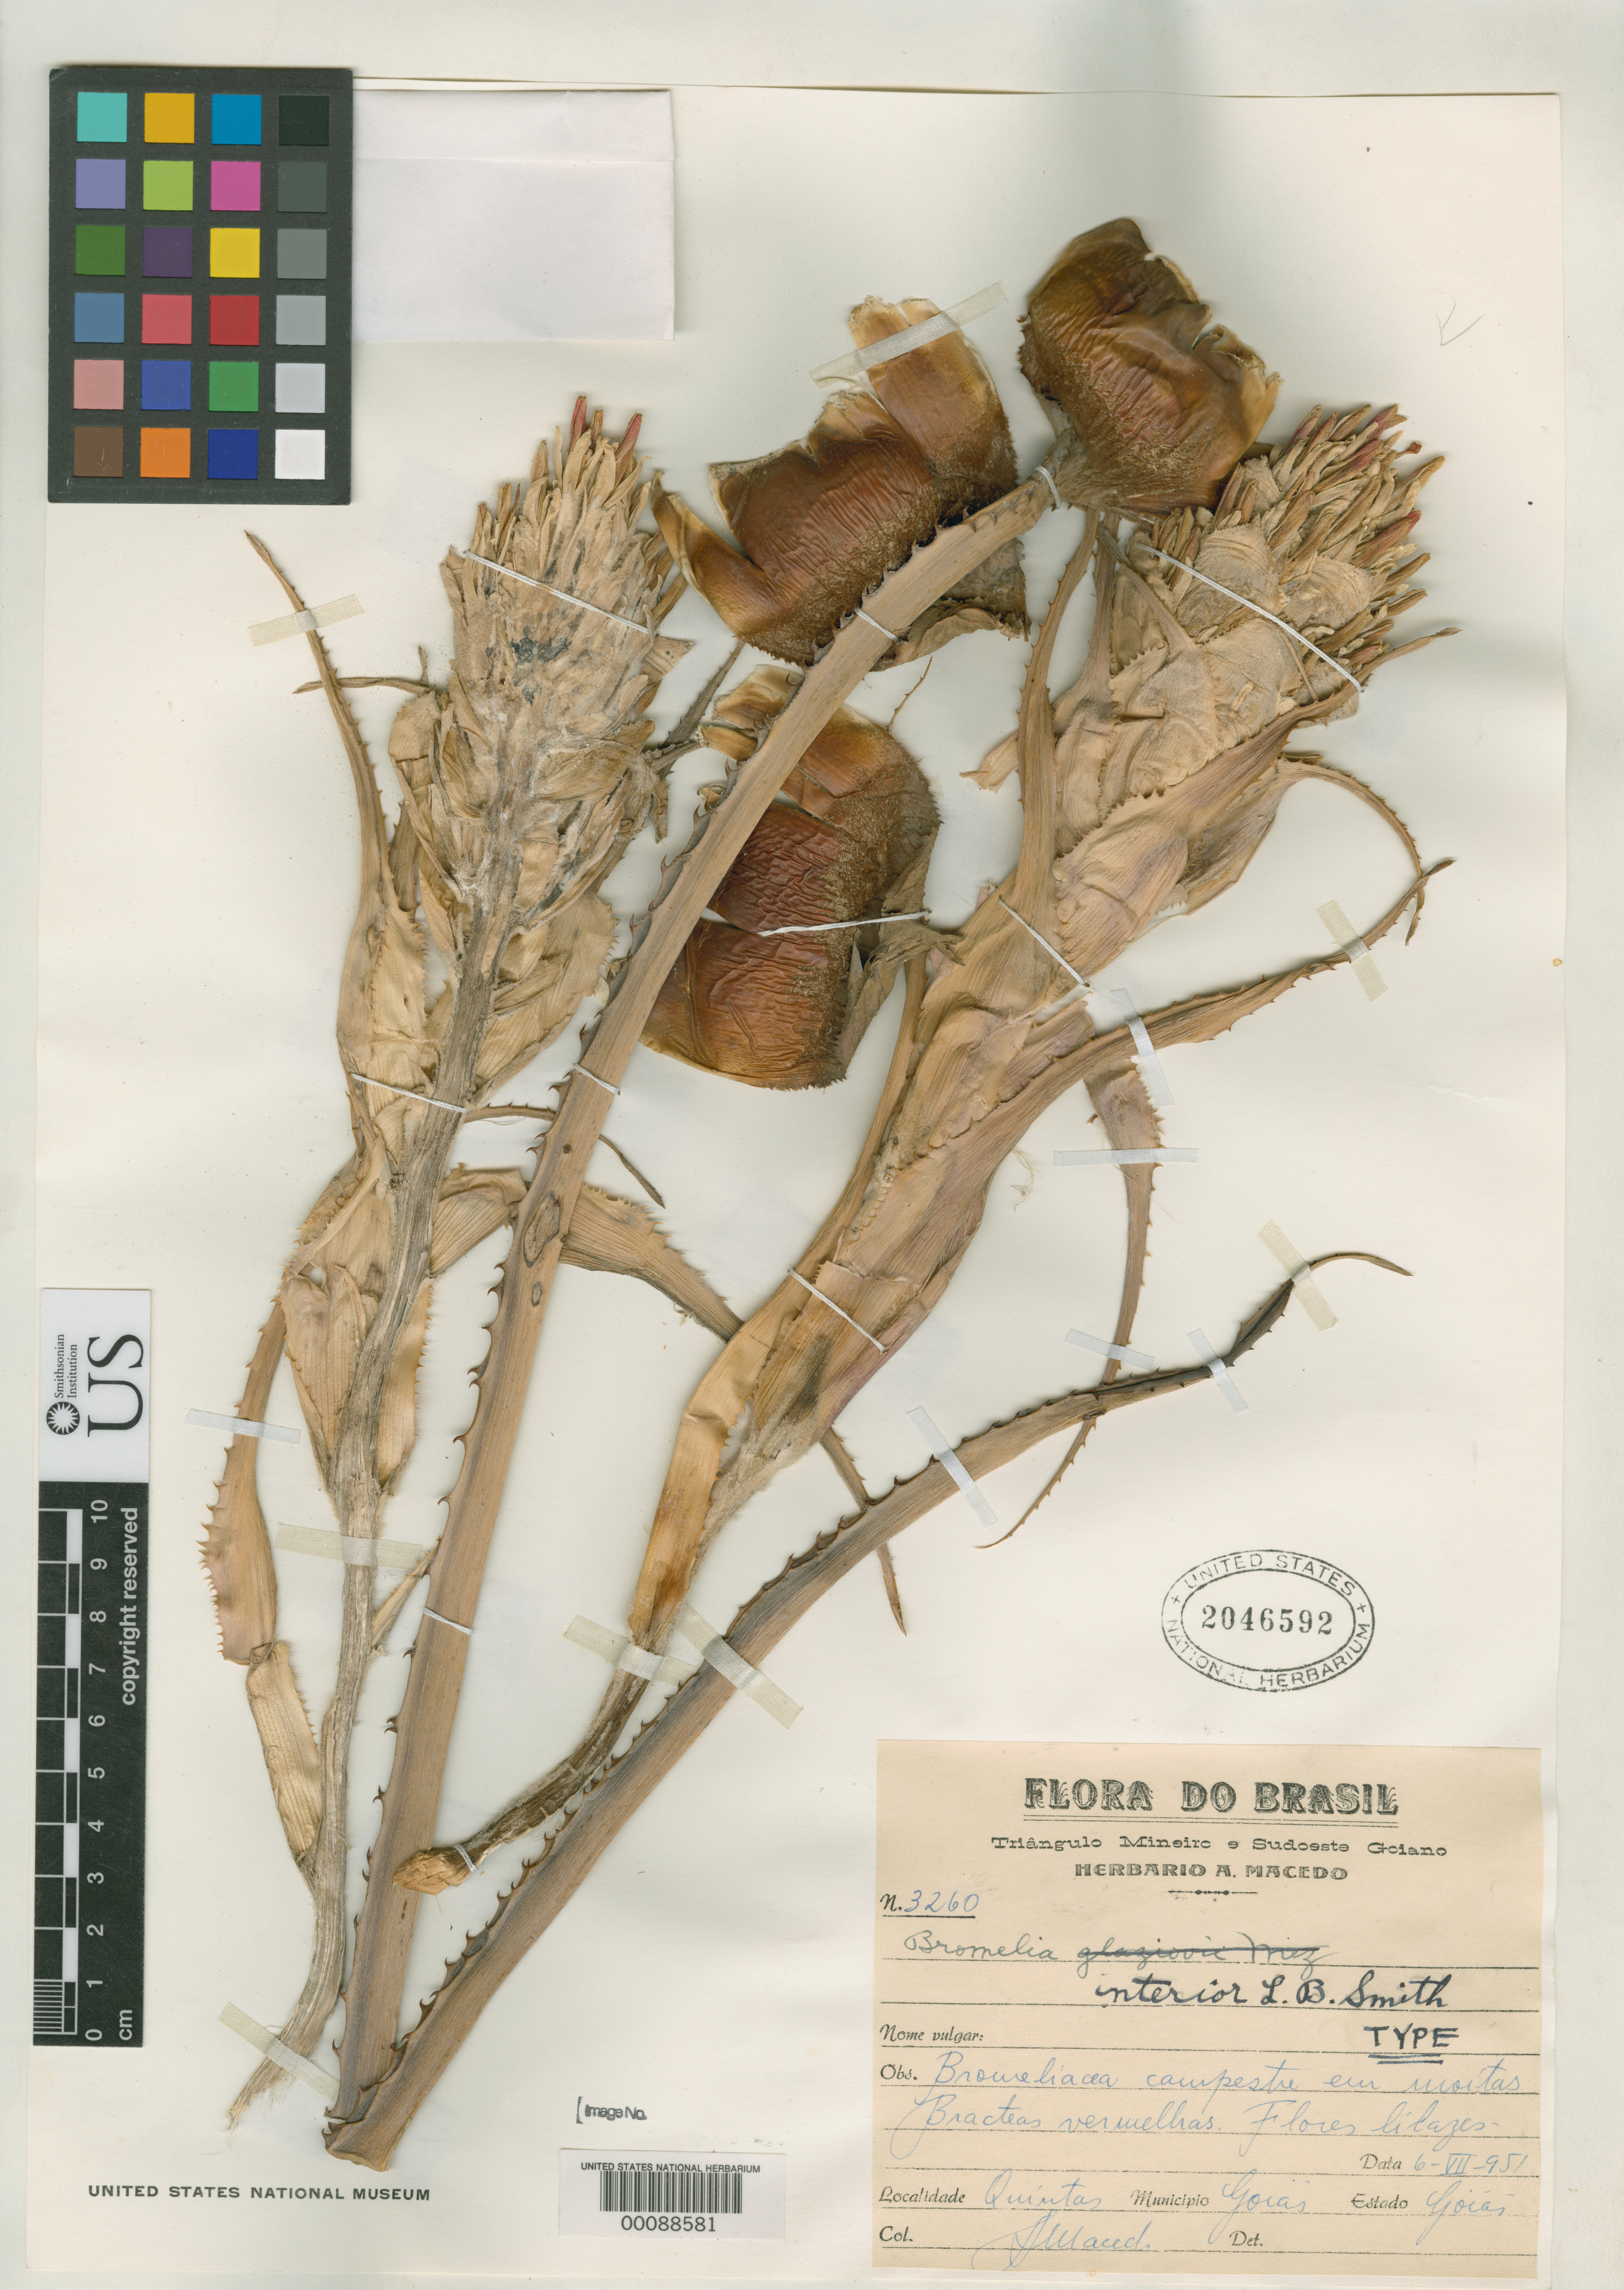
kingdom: Plantae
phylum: Tracheophyta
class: Liliopsida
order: Poales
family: Bromeliaceae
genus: Bromelia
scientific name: Bromelia interior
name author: L.B. Sm.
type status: Holotype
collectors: A. Macedo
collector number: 3260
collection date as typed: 06 Aug 1951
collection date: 1951-08-06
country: Brazil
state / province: Goiás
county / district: Goiás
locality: Quintas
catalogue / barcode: US 2046592